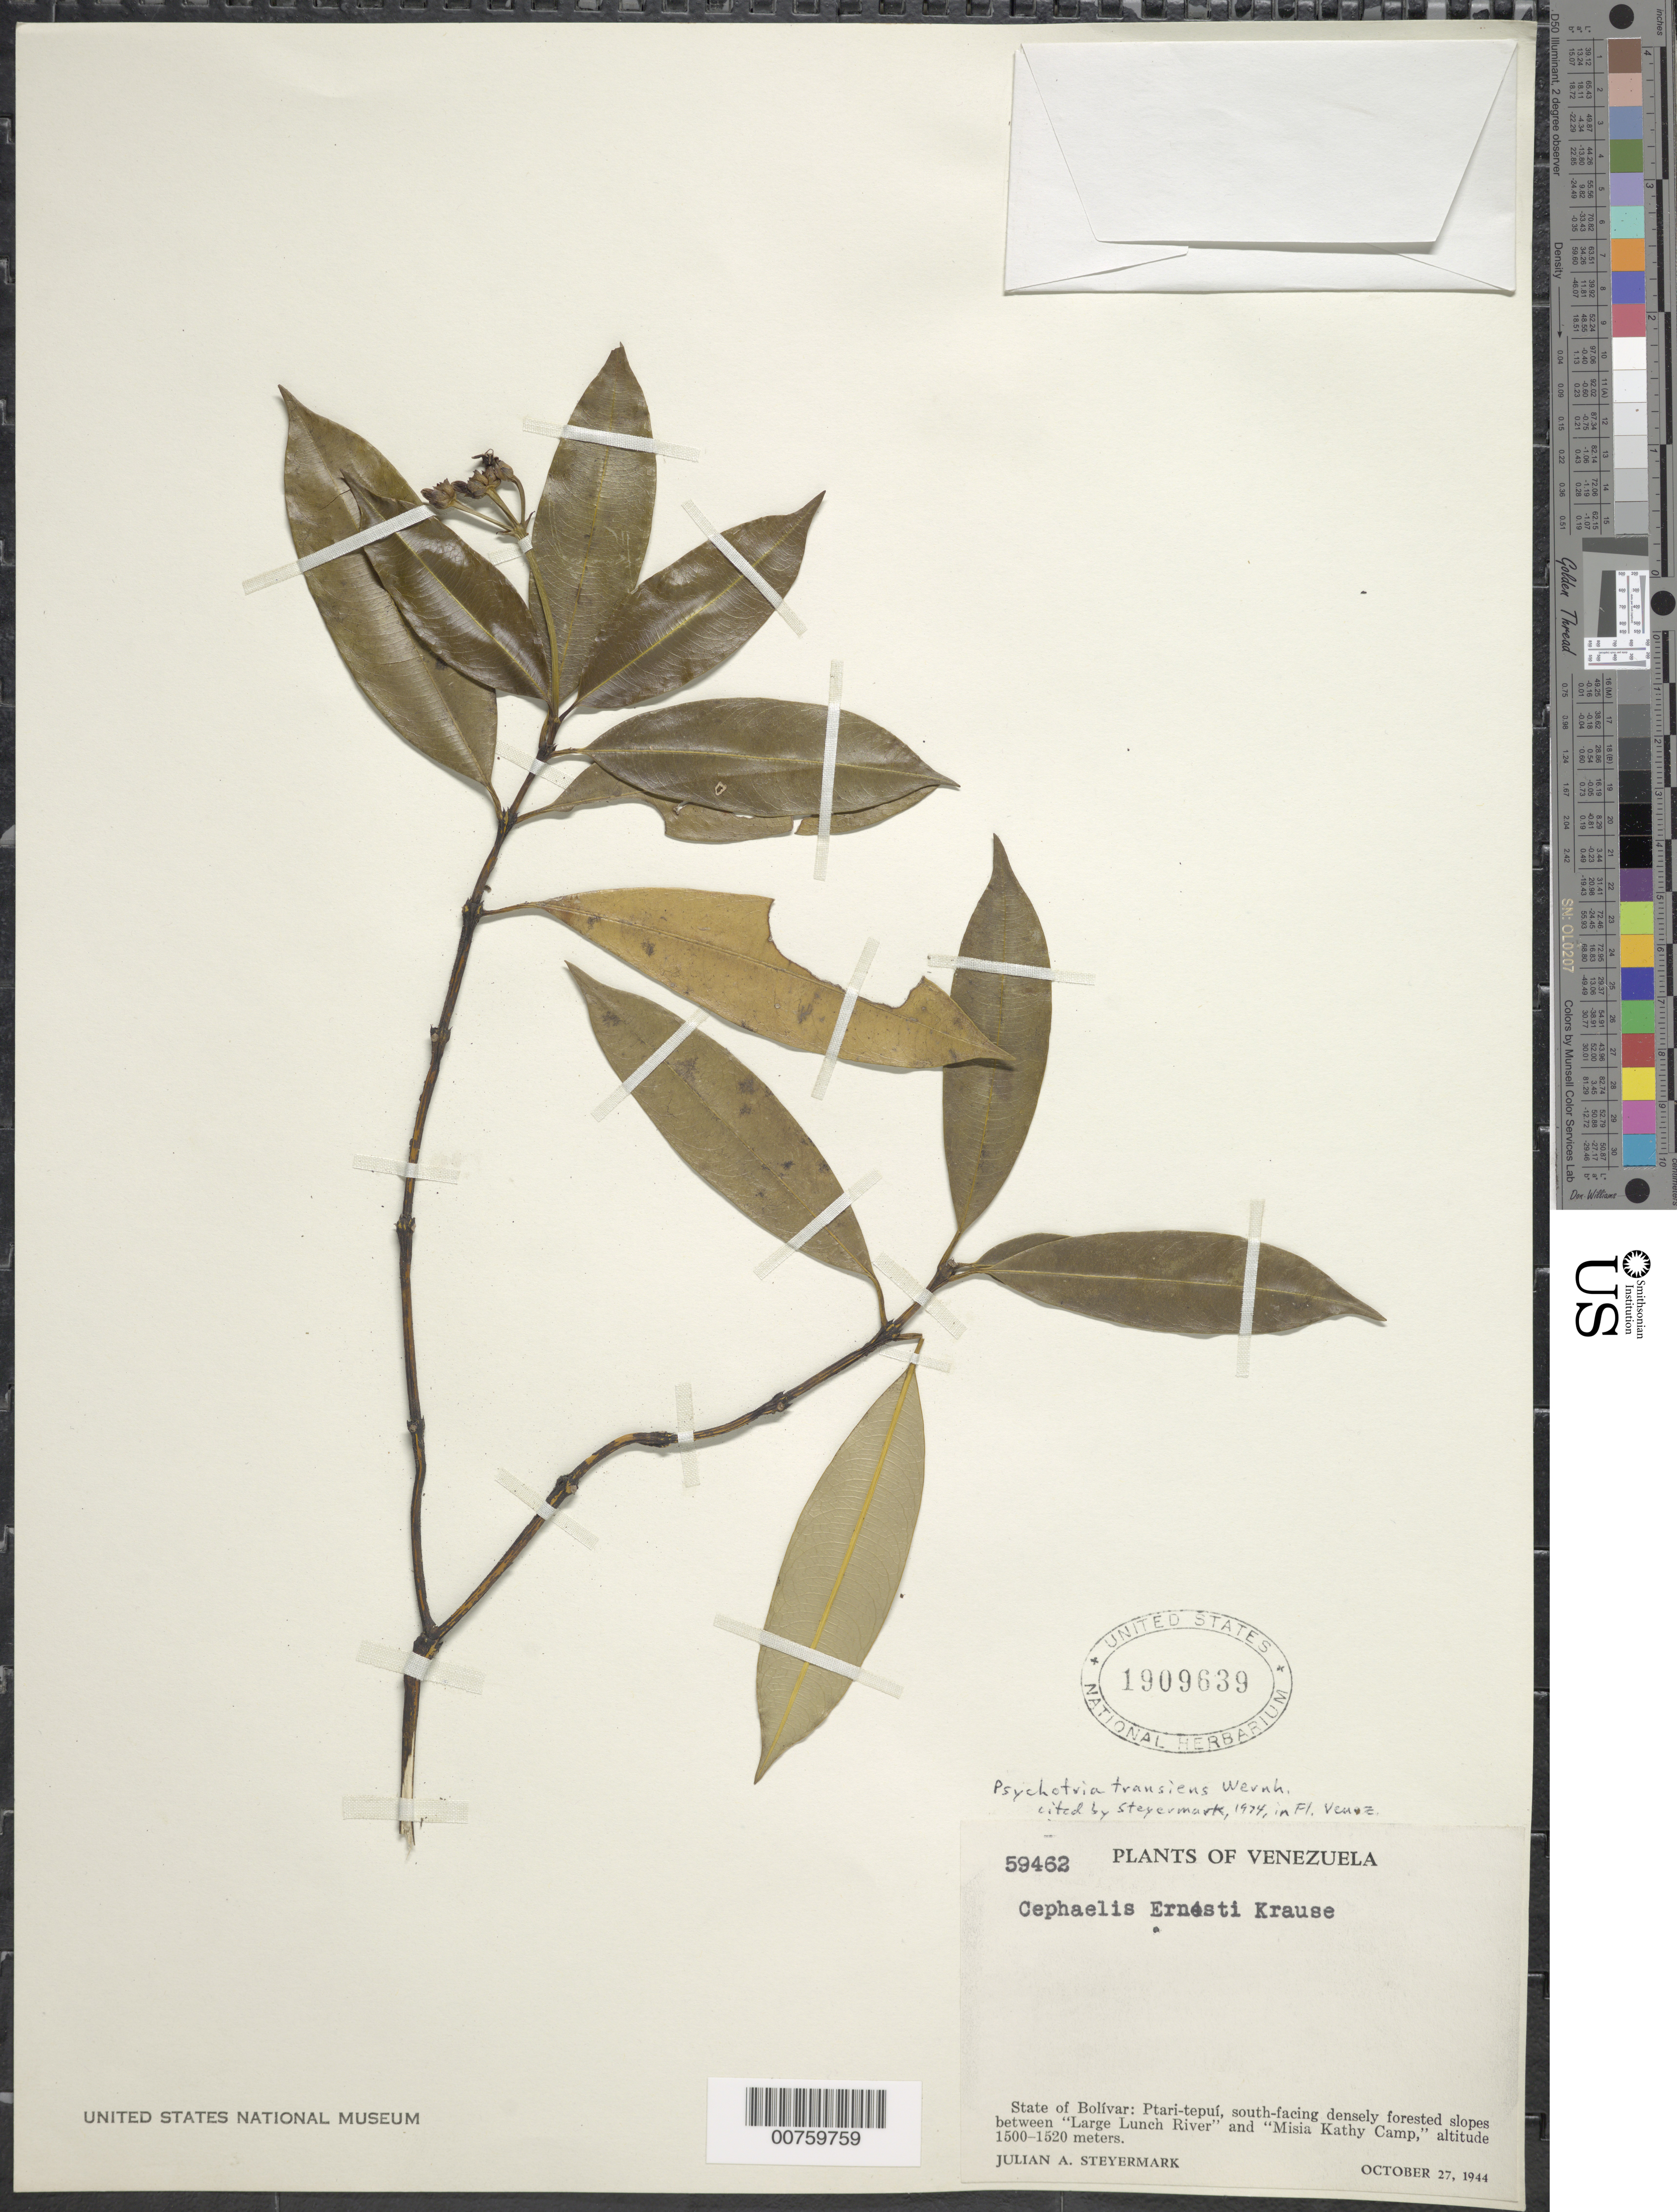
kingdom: Plantae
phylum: Tracheophyta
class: Magnoliopsida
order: Gentianales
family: Rubiaceae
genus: Palicourea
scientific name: Palicourea ernestii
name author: (K. Krause) Delprete & J.H. Kirkbr.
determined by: Kirkbride, J. H., Jr.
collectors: J. Steyermark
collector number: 59462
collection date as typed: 27-Oct-44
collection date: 1944-10-27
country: Venezuela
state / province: Bolívar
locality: Ptari-tepuí, between "Large Lunch River" and "Misia Kathy Camp"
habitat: South-facing densely forested slopes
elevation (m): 1500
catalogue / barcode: US 1909639